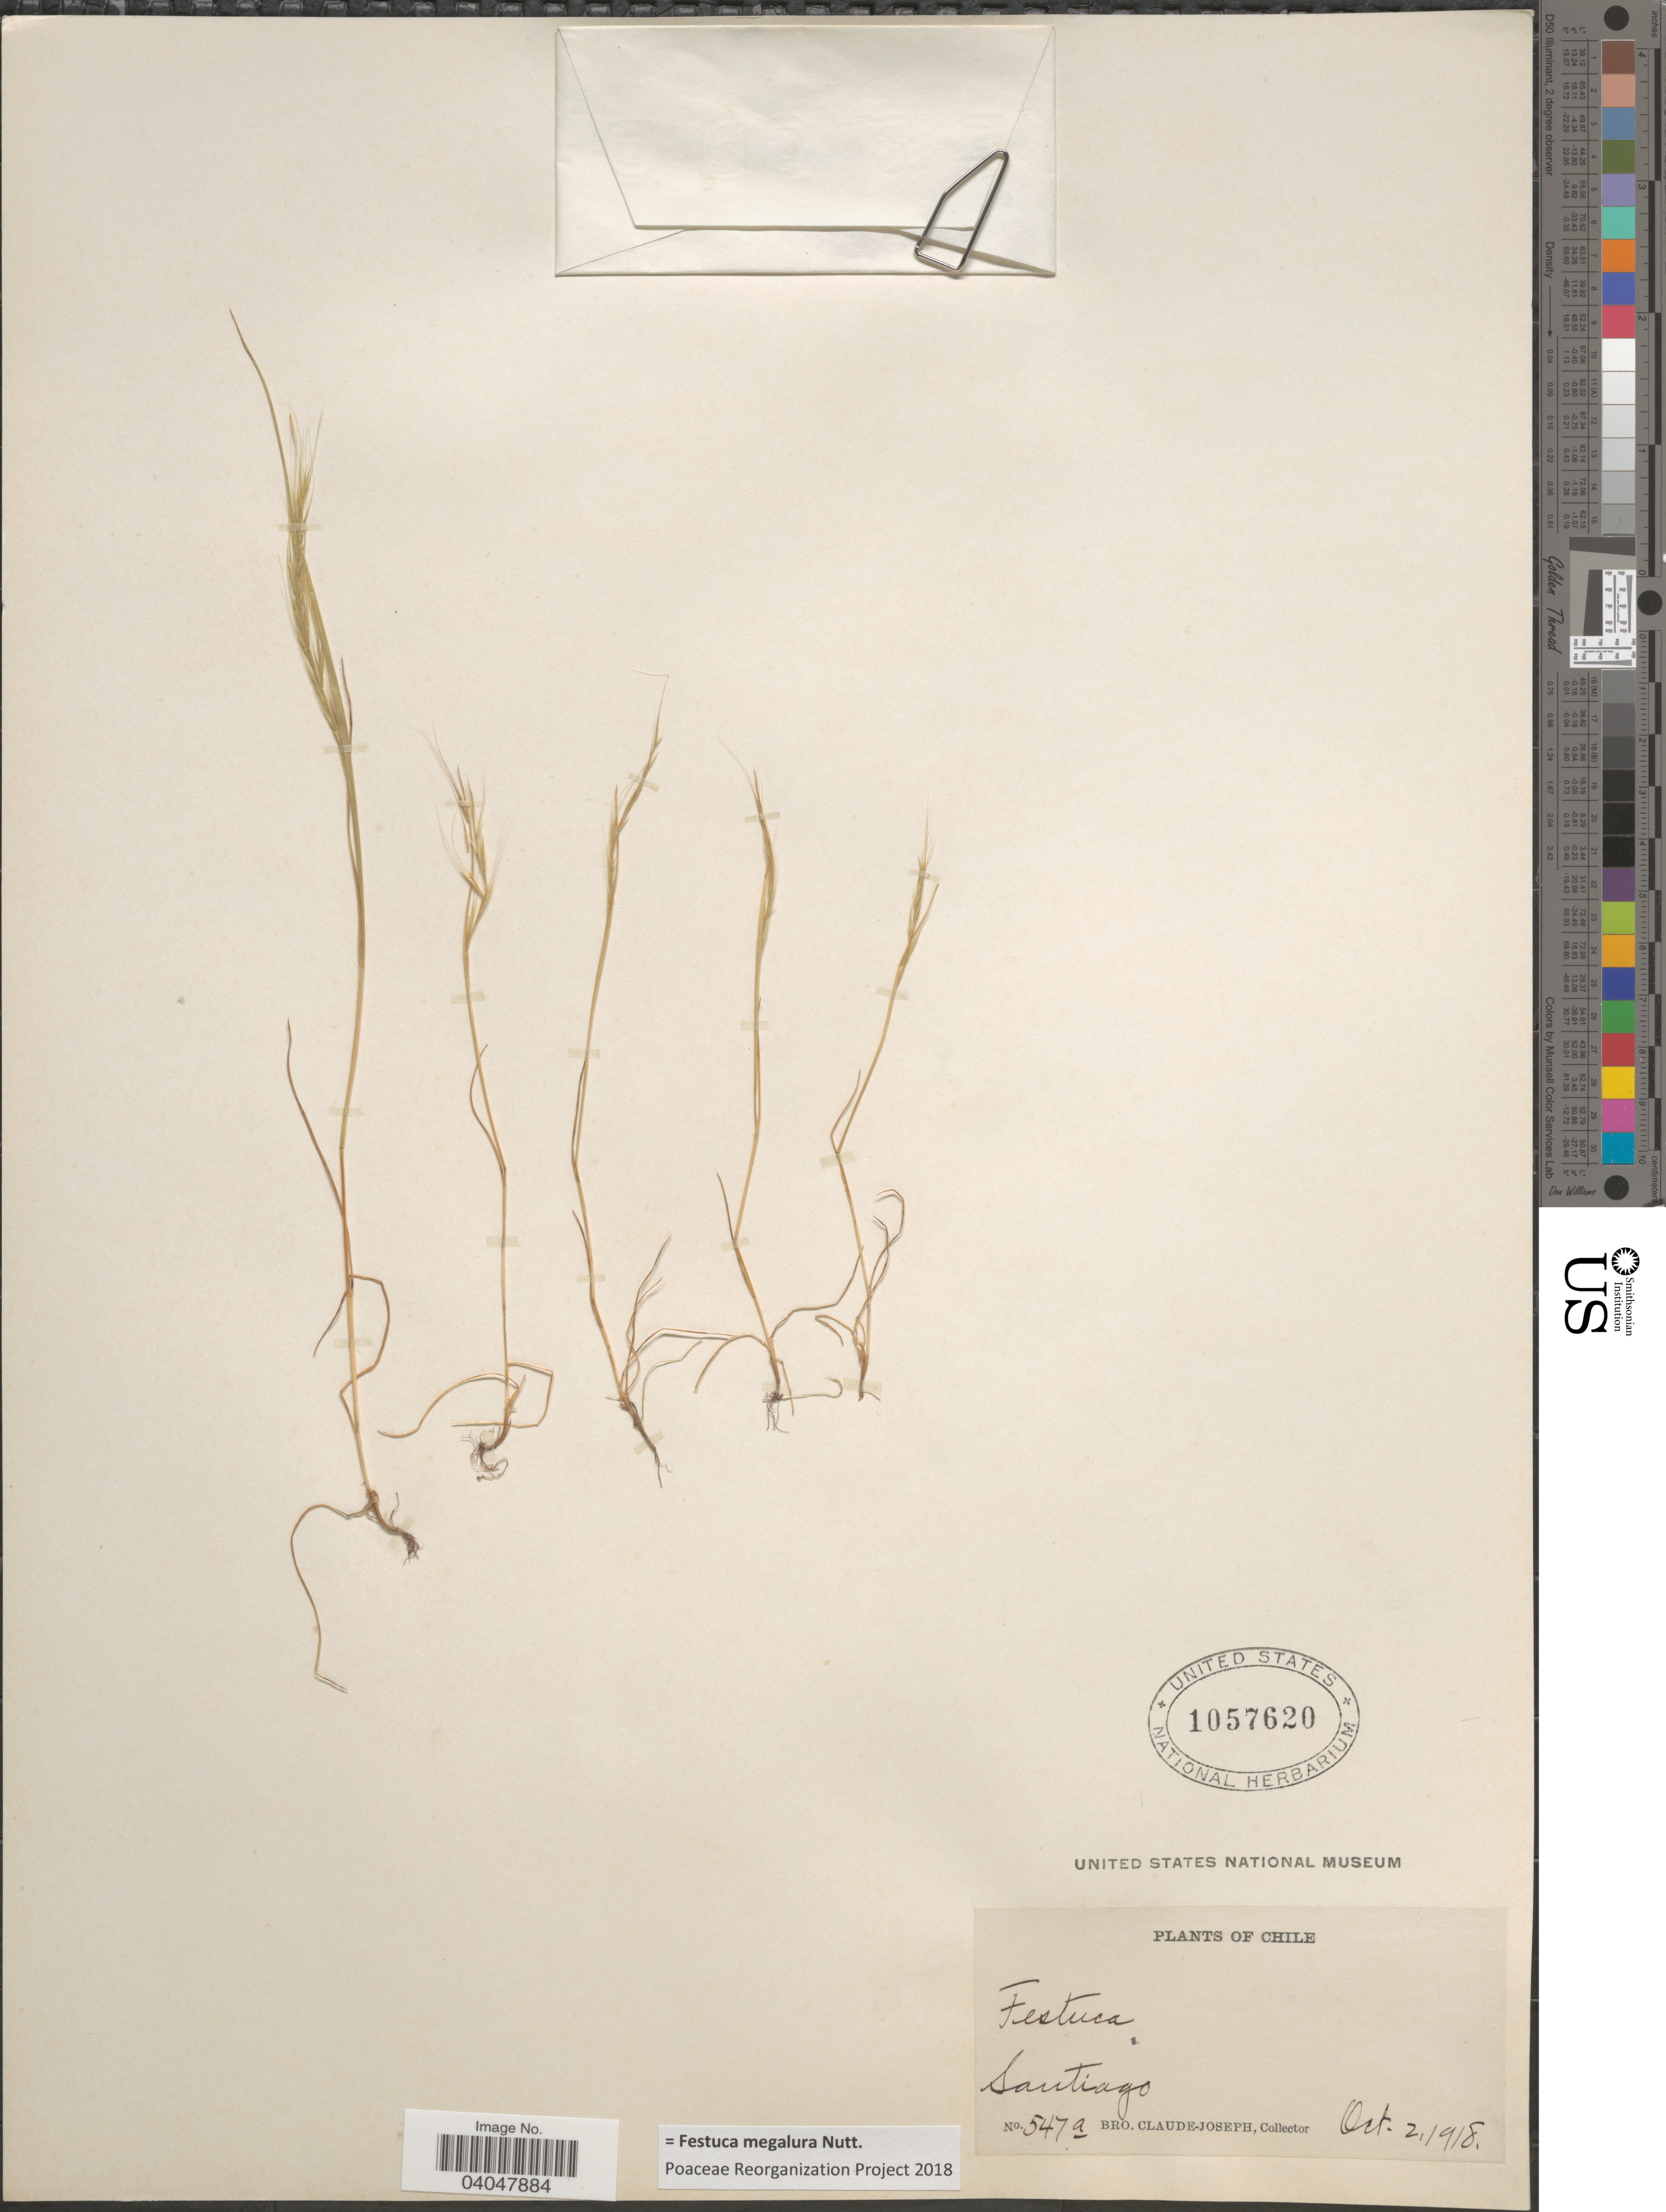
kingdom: Plantae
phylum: Tracheophyta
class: Liliopsida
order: Poales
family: Poaceae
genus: Festuca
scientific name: Festuca megalura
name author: Nutt.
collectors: Bro. Claude-Joseph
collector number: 547a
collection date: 1918-10-02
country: Chile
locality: Santiago.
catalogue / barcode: US 1057620